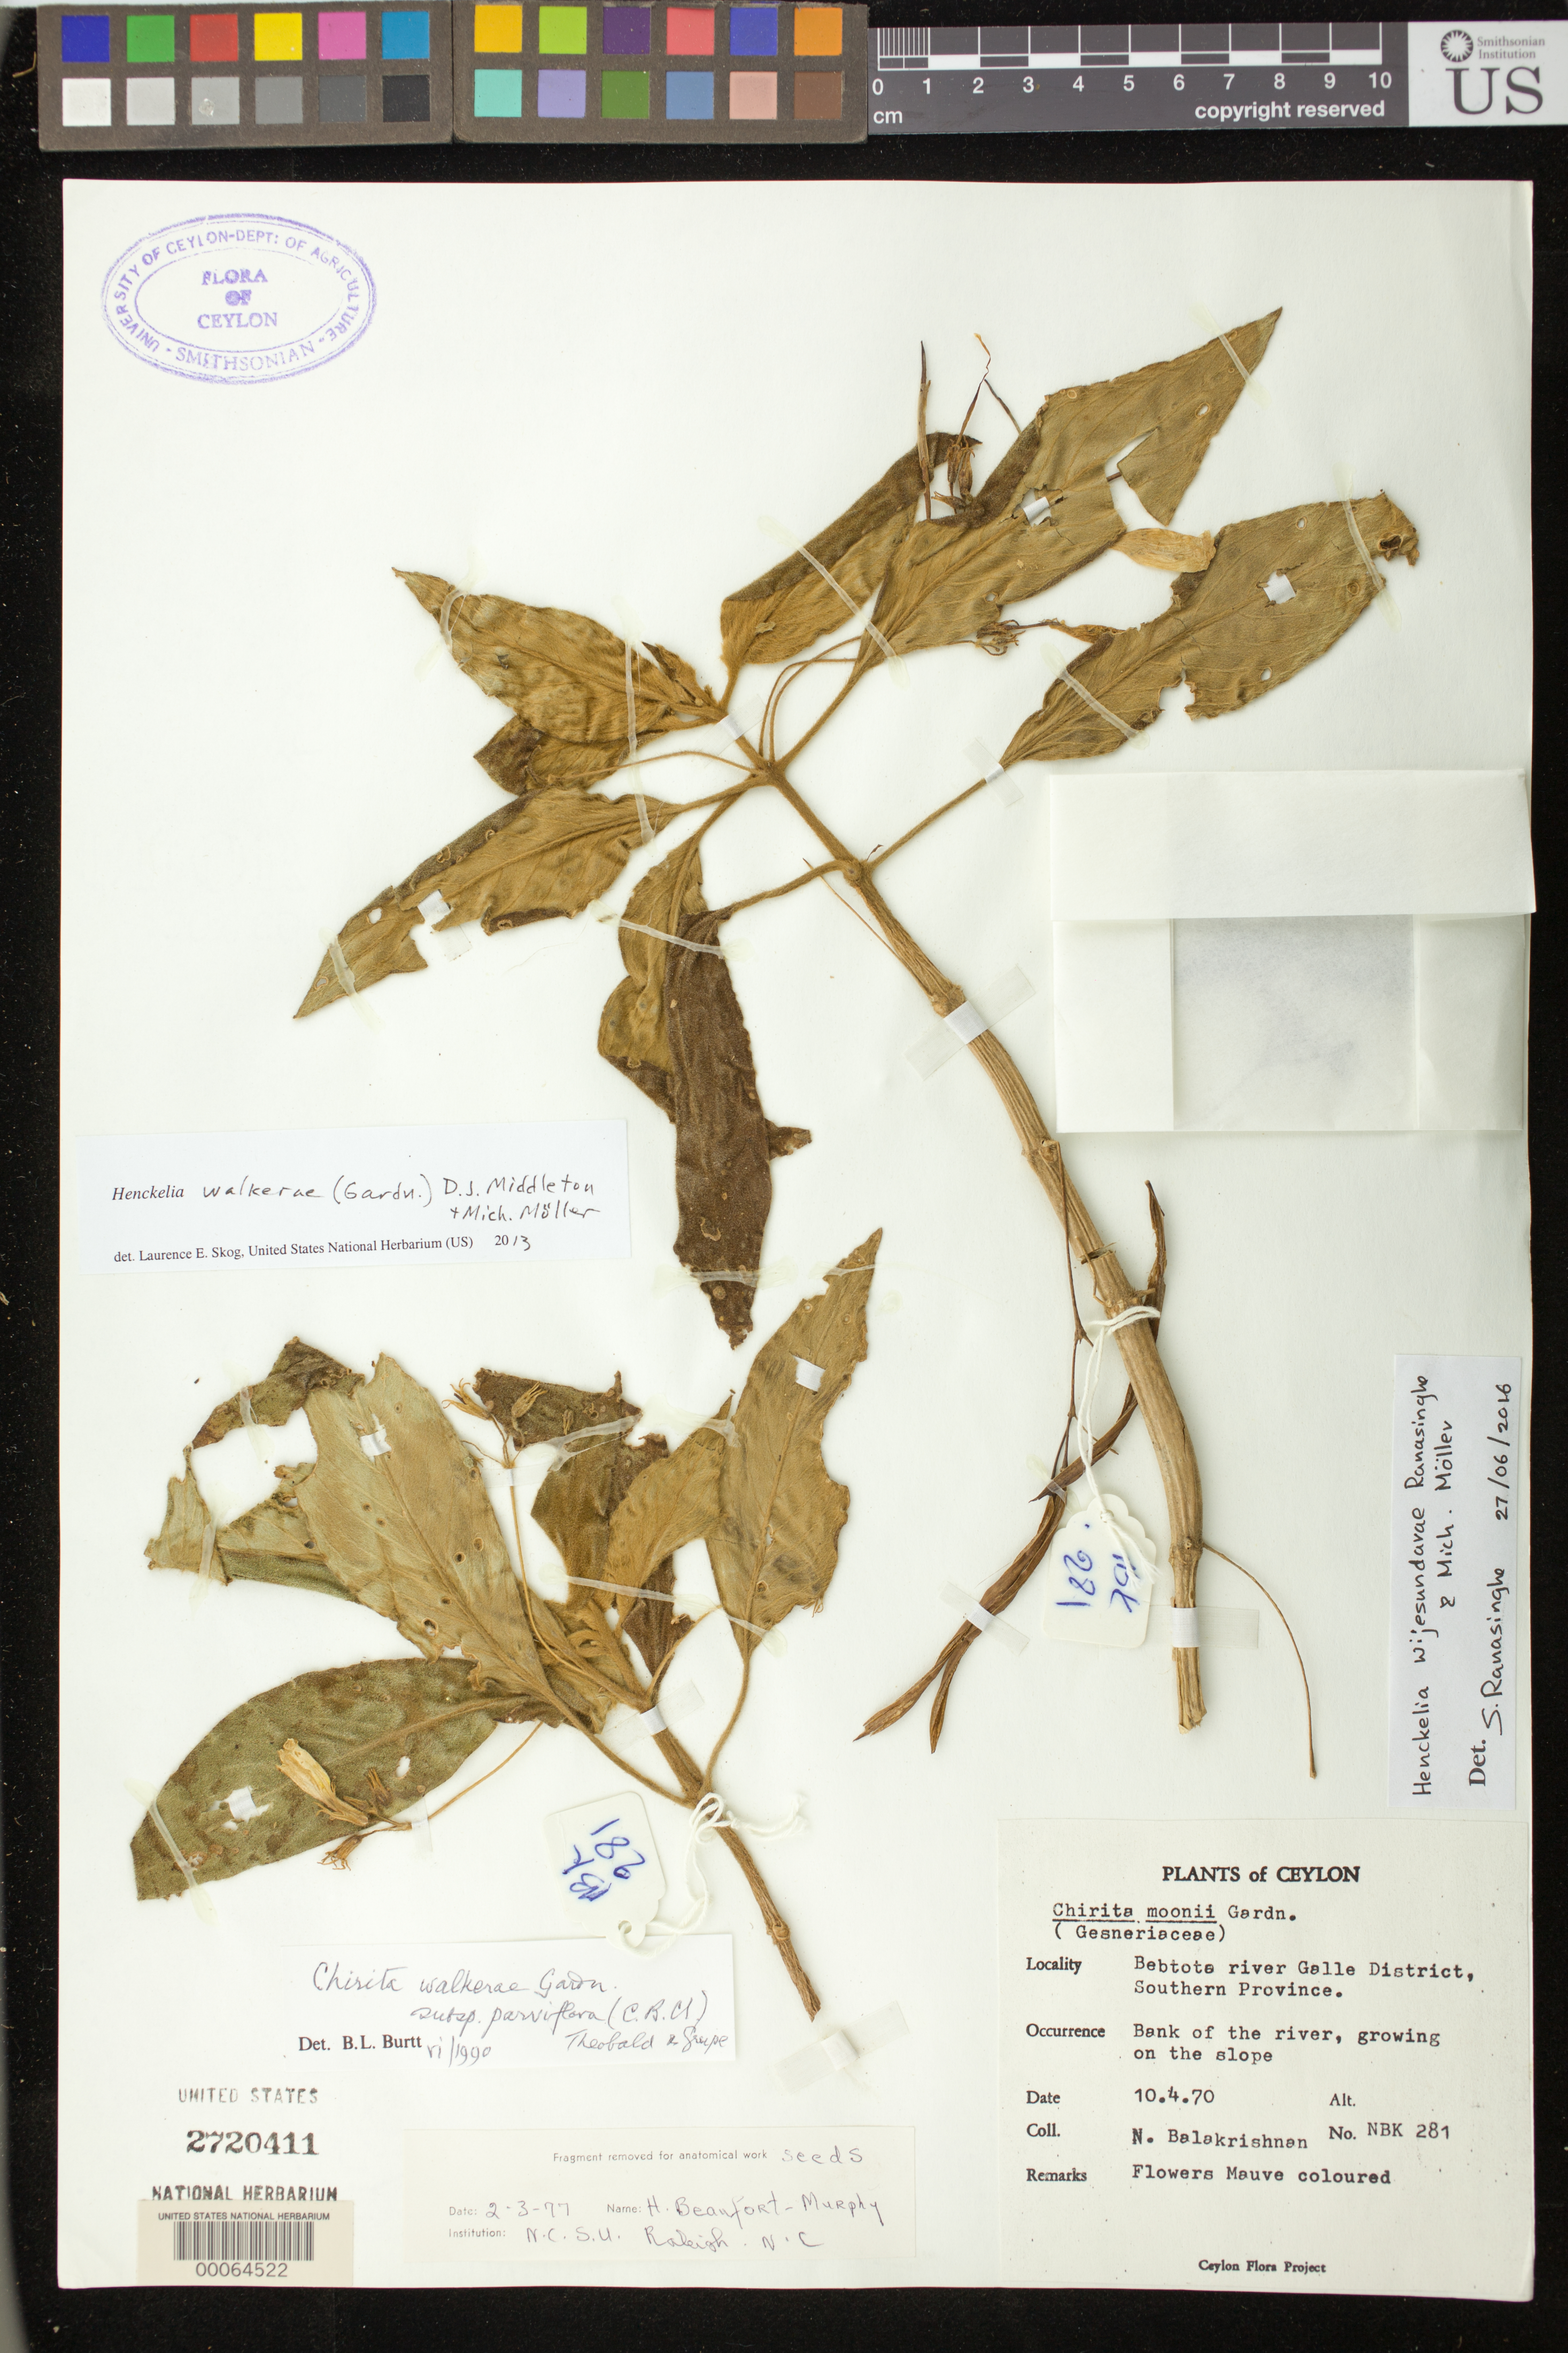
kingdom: Plantae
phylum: Tracheophyta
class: Magnoliopsida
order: Lamiales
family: Gesneriaceae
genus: Henckelia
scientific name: Henckelia wijesundarae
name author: Ranasinghe & Mich. Möller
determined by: Ranasinghe, Subhani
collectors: N. Balakrishnan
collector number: NBK 281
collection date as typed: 10 Apr 1970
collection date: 1970-04-10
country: Sri Lanka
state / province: Southern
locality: Galle dist., Bebtote river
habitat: Bank of the river, growing on slope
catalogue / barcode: US 2720411